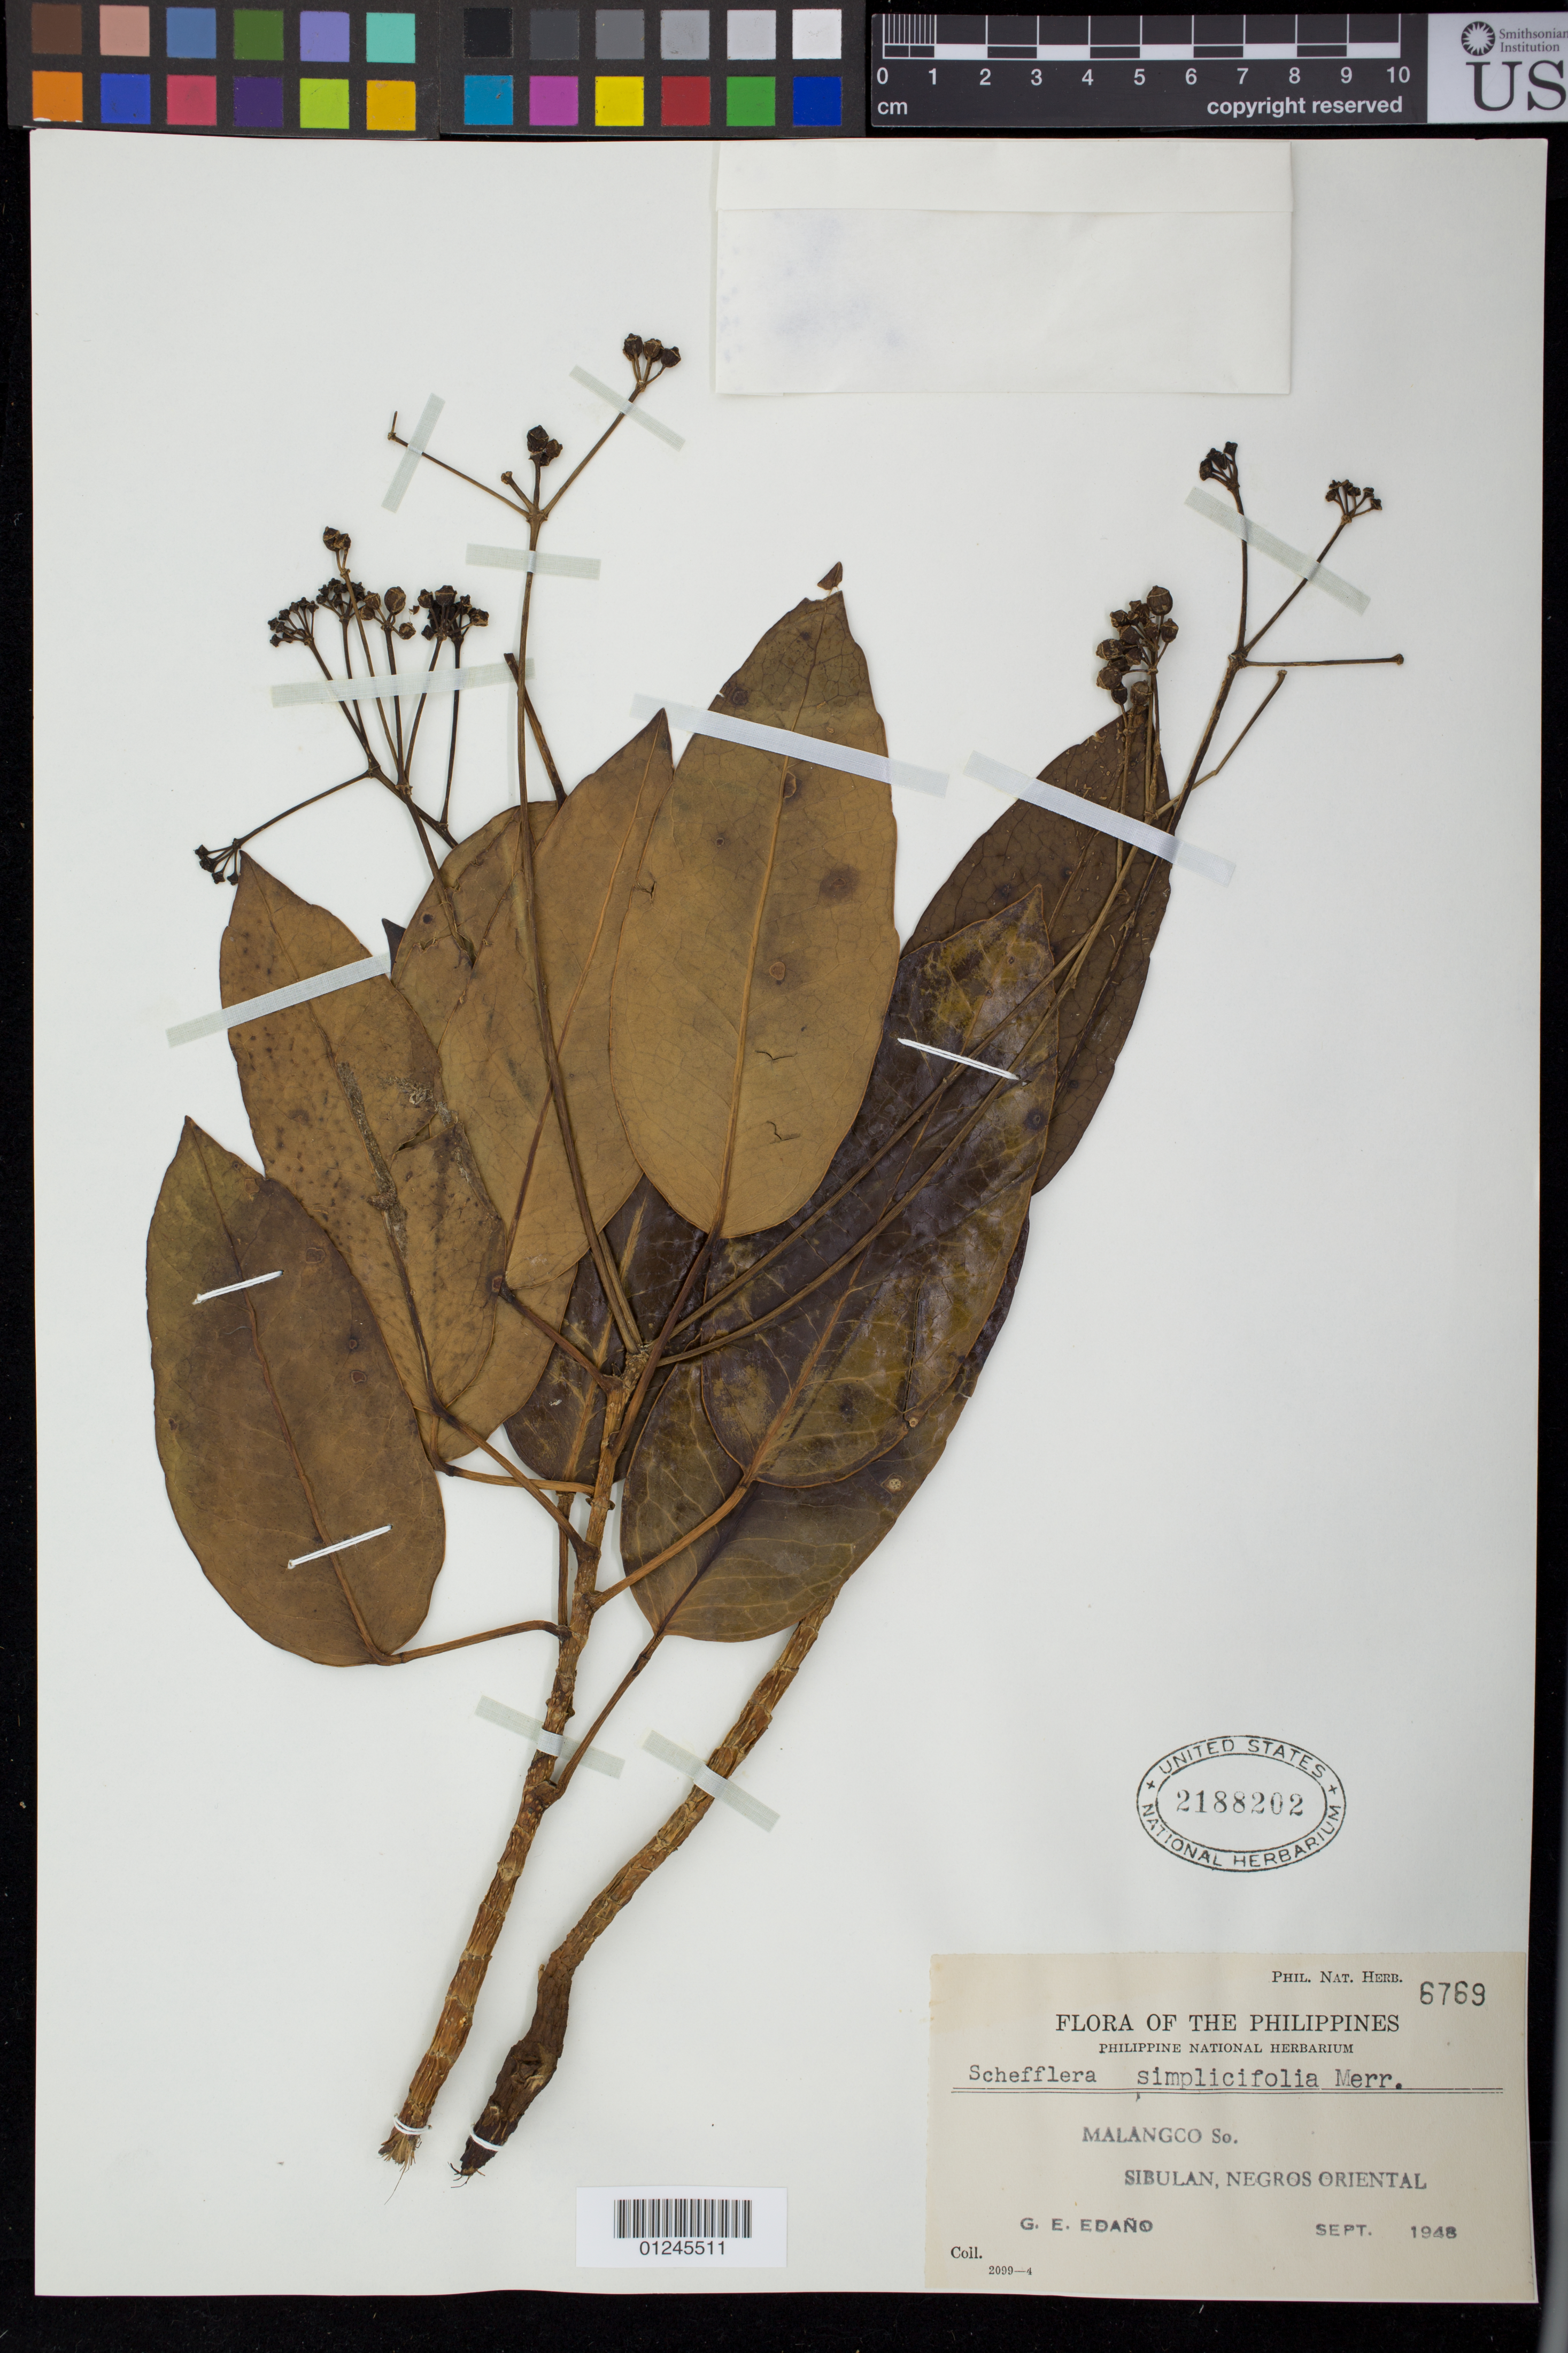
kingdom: Plantae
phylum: Tracheophyta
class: Magnoliopsida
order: Apiales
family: Araliaceae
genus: Schefflera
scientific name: Schefflera simplicifolia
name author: Merr.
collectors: G. E. Edaño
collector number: Phil. Nat. Herb. 6769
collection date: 1948-09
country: Philippines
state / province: Central Visayas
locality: Malangco So., Sibulan, Negros Oriental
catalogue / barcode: US 2188202